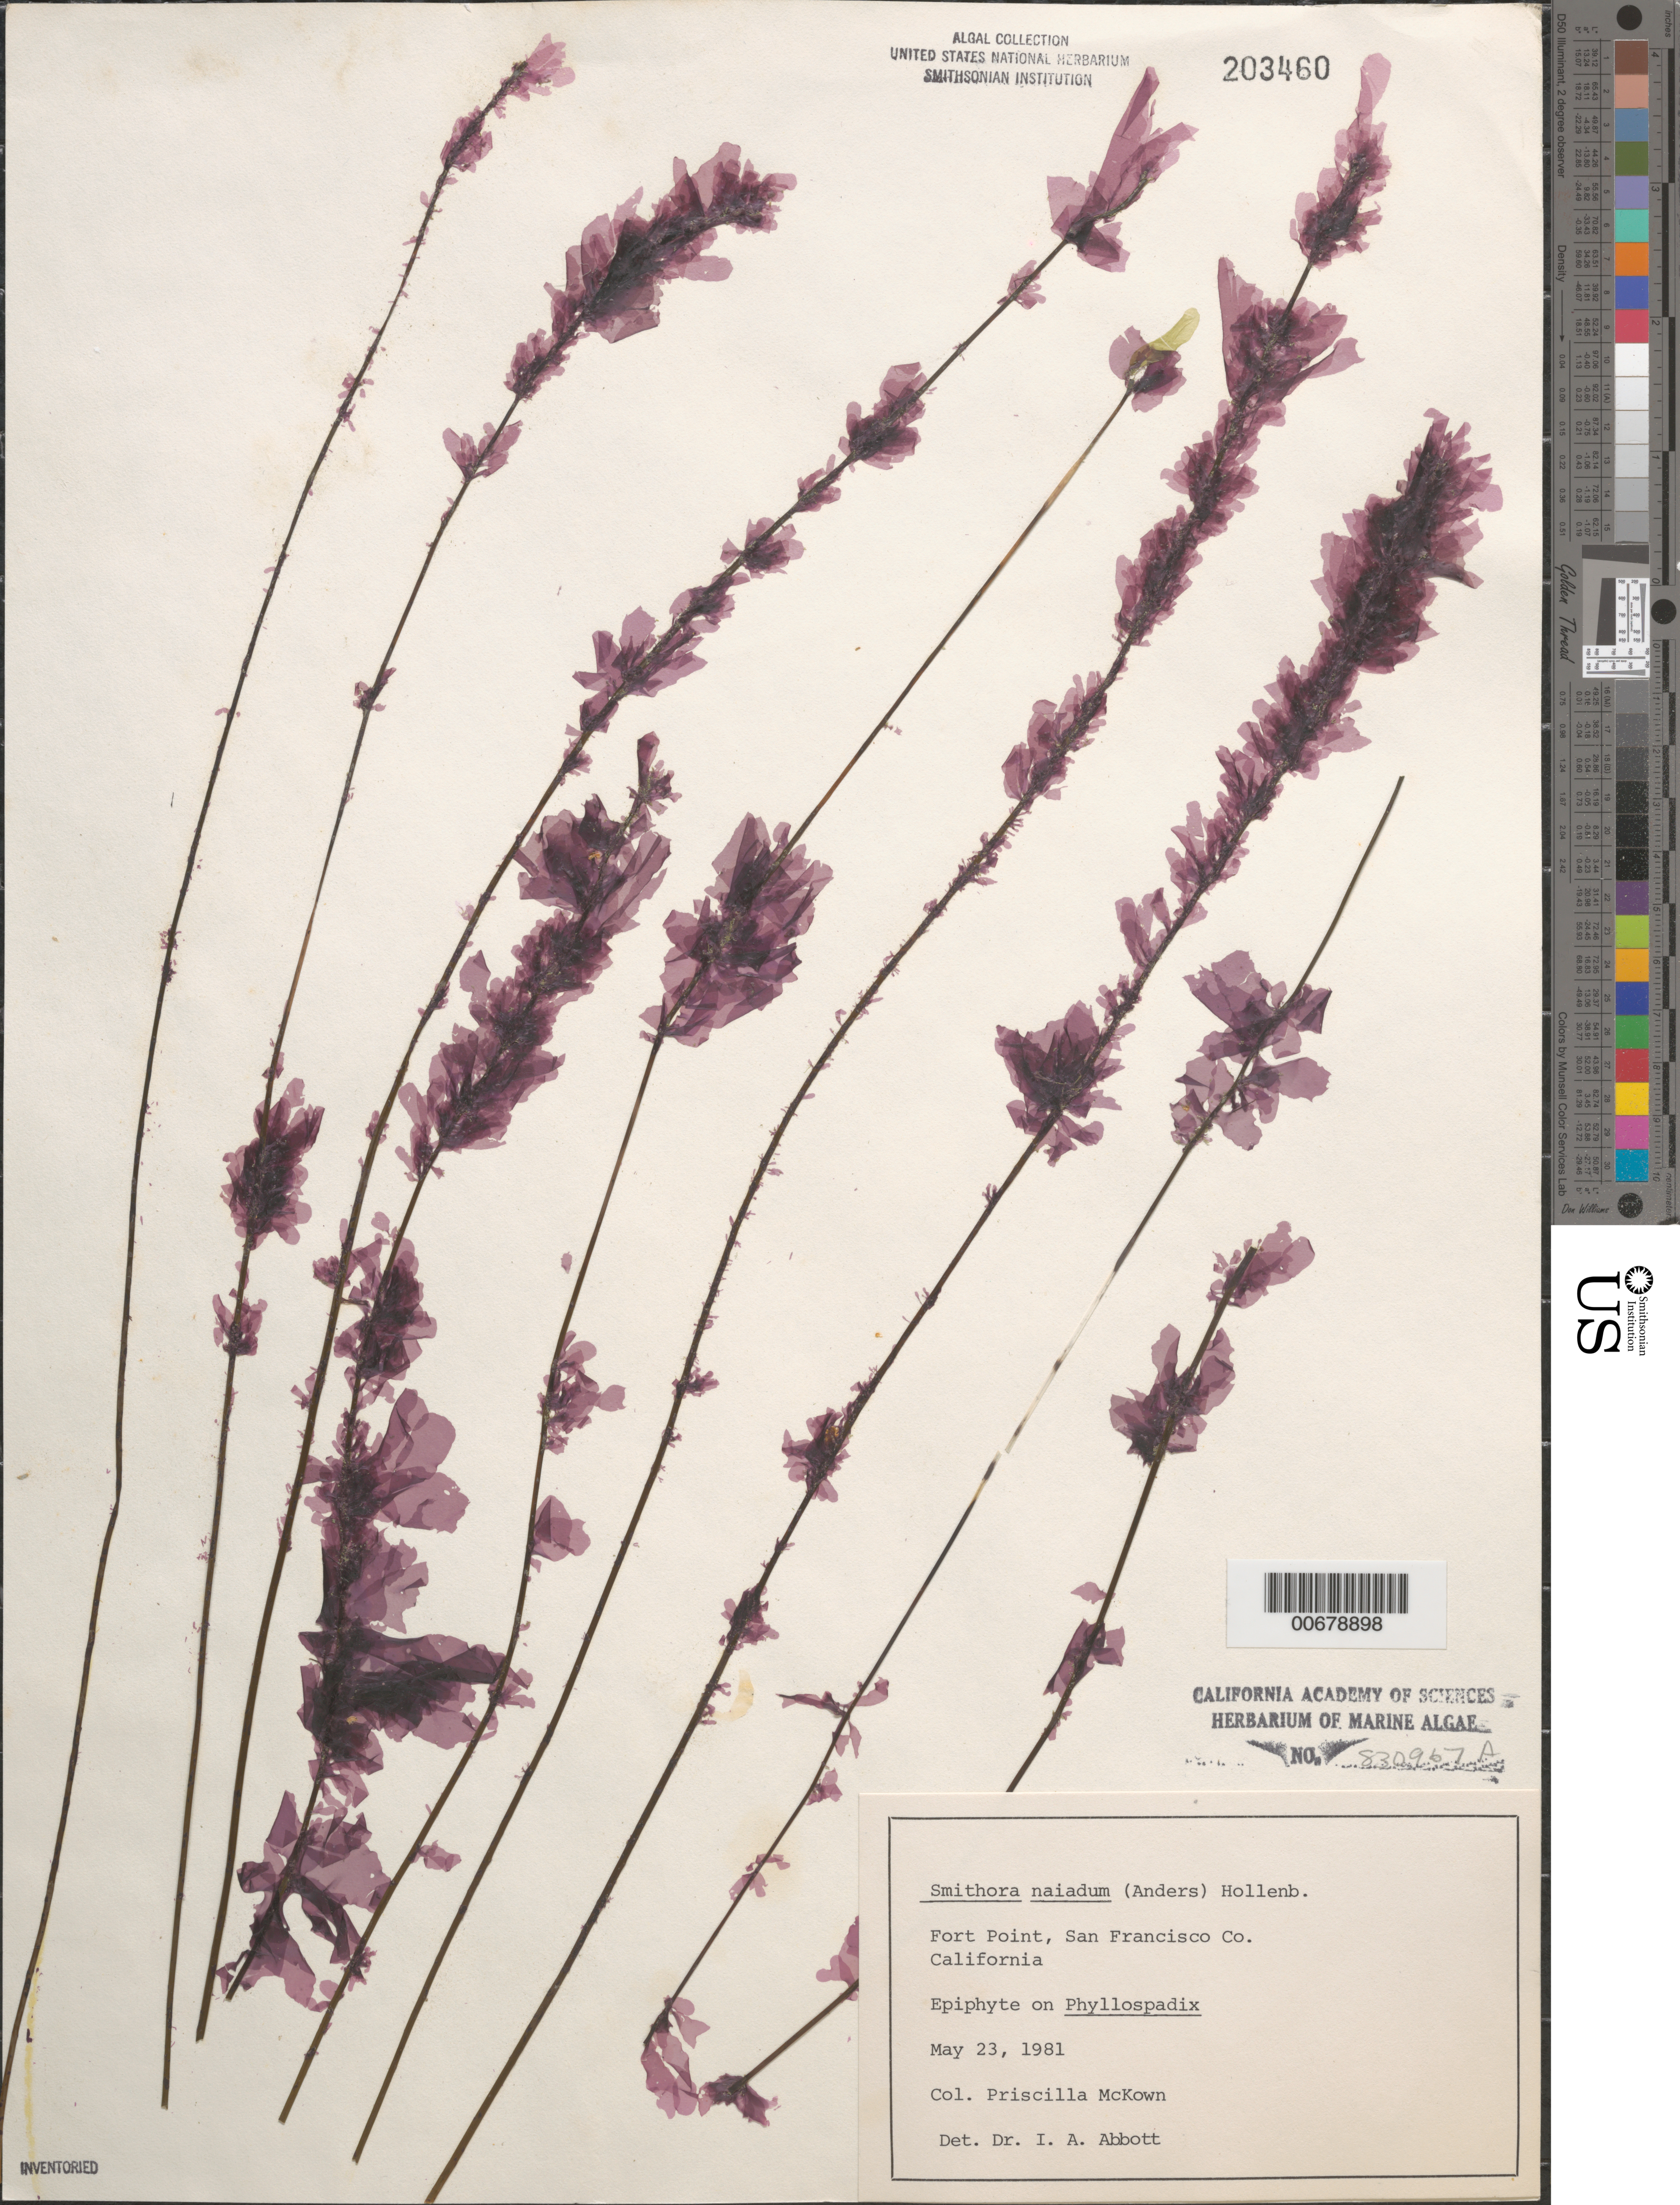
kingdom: Plantae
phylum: Rhodophyta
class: Compsopogonophyceae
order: Erythropeltidales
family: Erythrotrichiaceae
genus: Smithora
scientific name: Smithora naiadum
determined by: Abbott, Isabella A.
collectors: P. McKown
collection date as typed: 23 May 1981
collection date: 1981-05-23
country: United States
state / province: California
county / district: San Francisco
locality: San Francisco, Fort Point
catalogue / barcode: US 203460